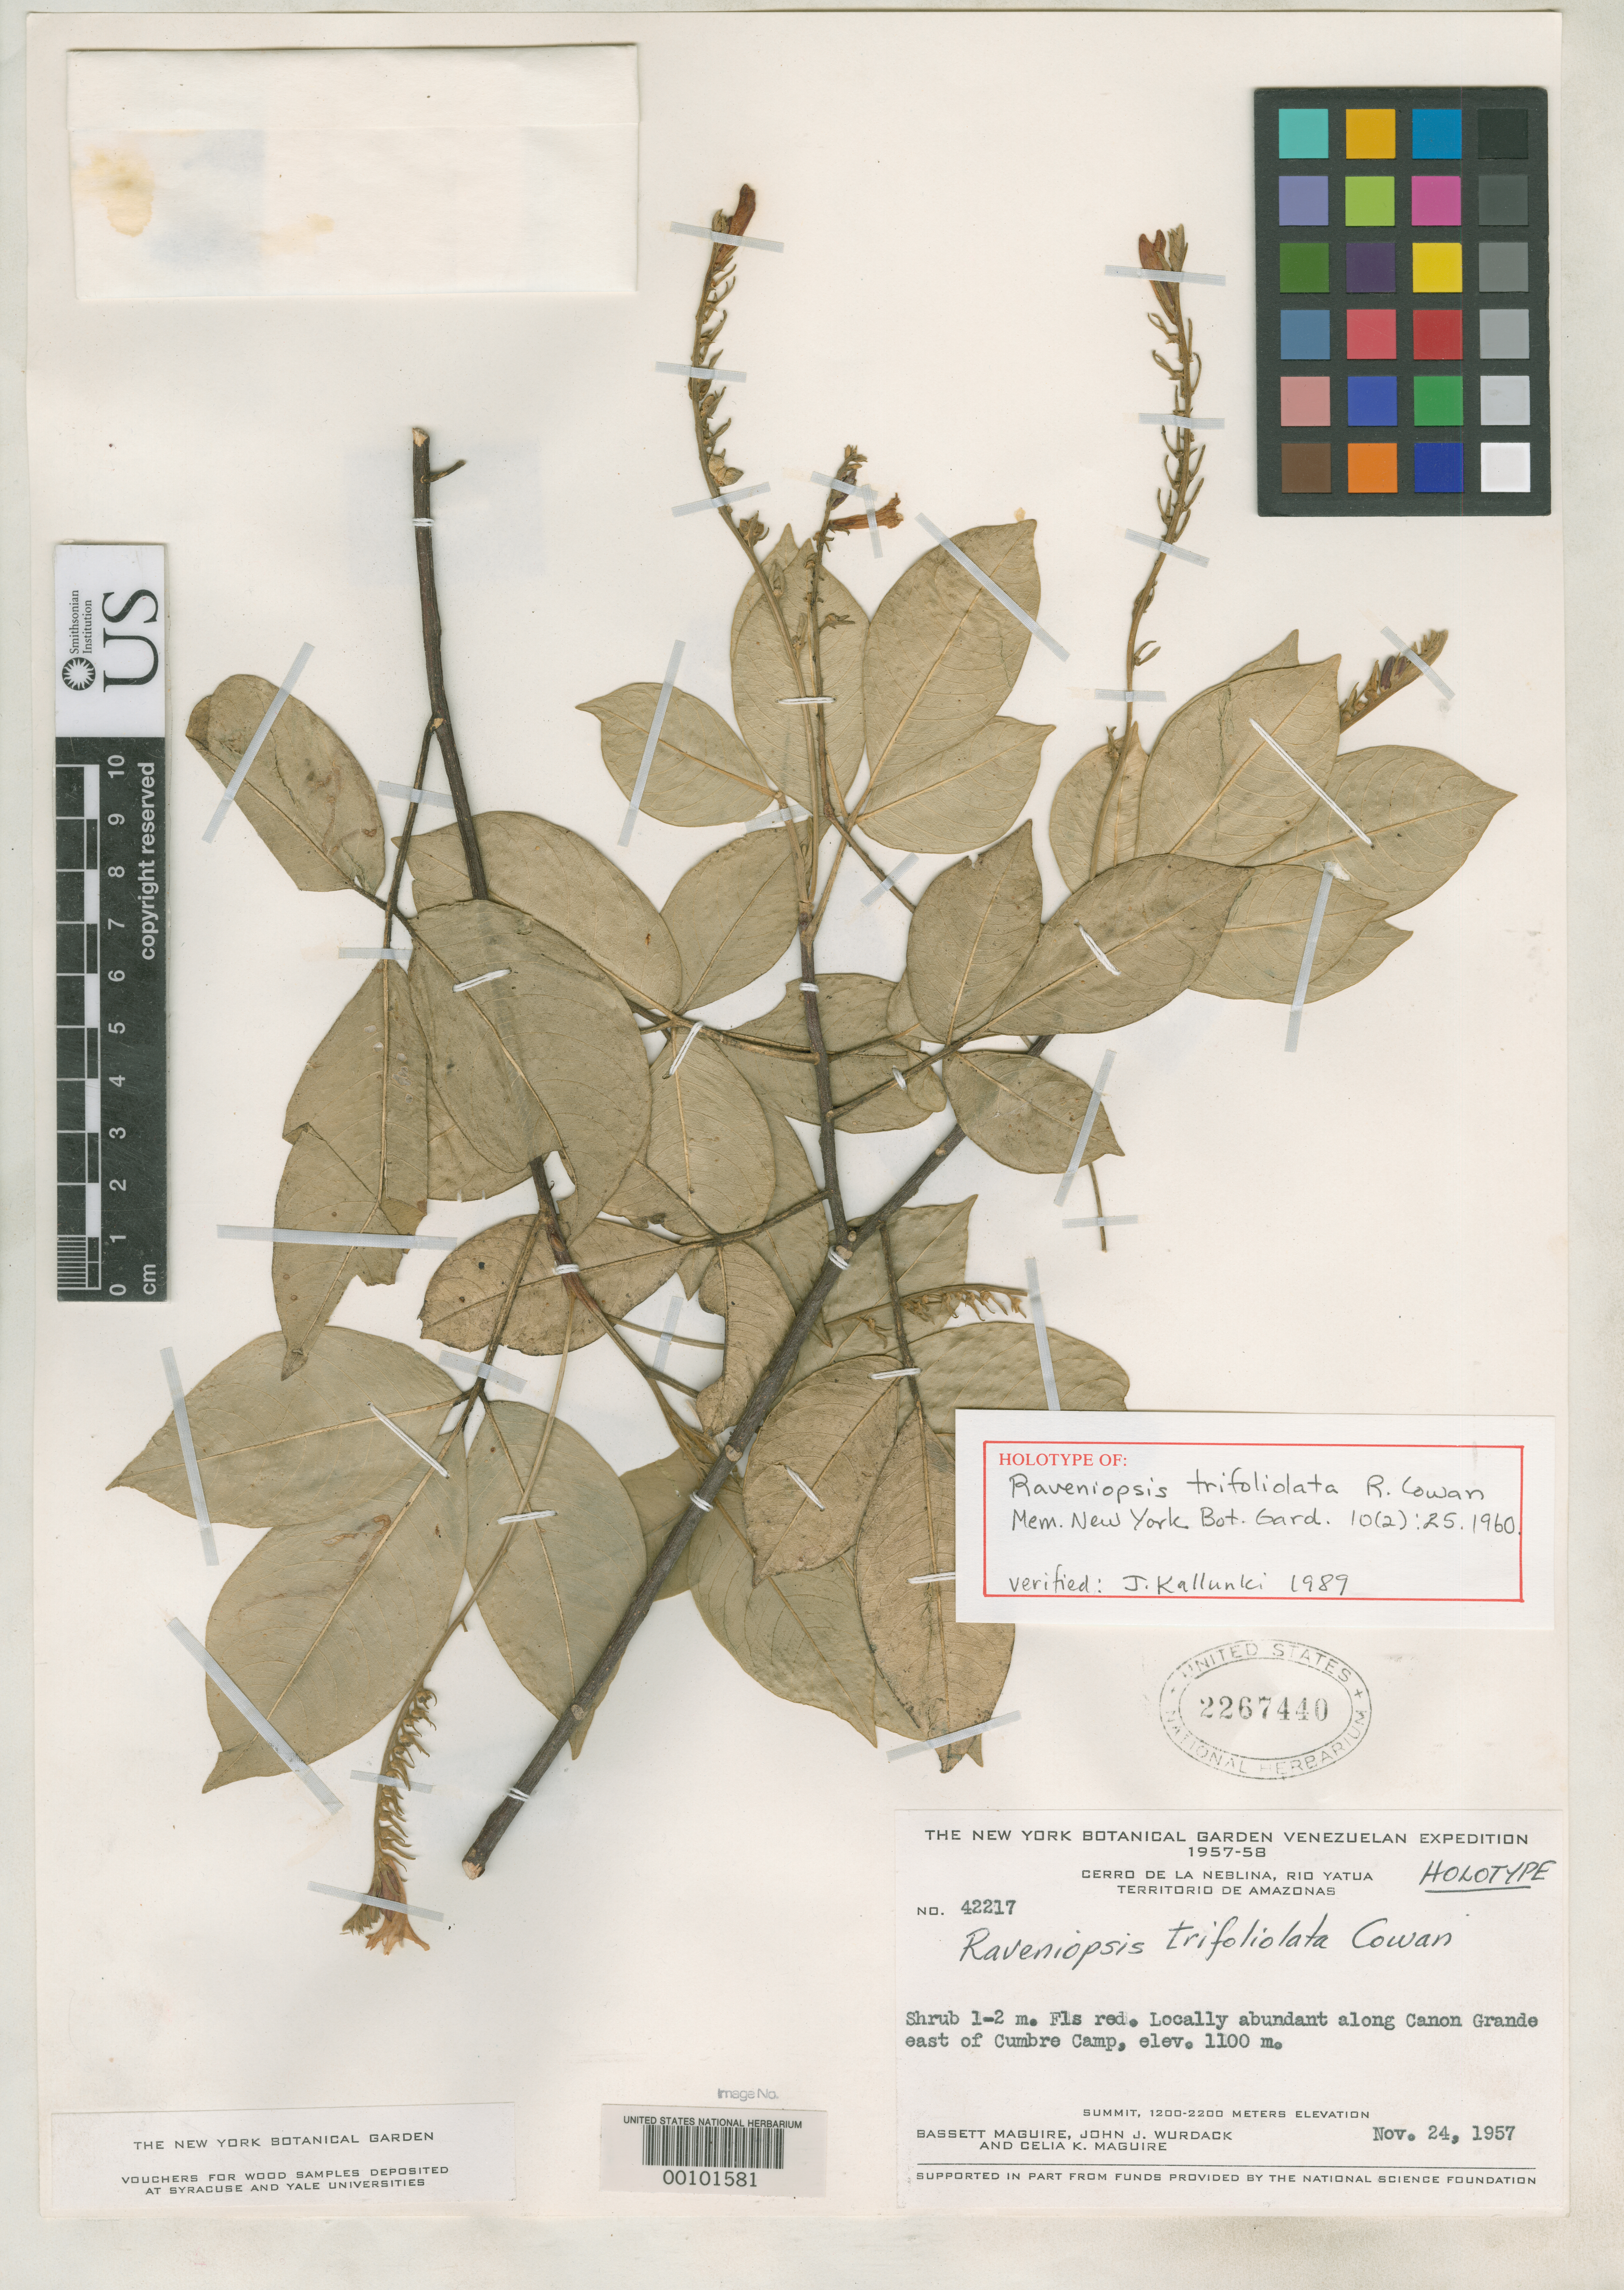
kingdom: Plantae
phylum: Tracheophyta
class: Magnoliopsida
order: Sapindales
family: Rutaceae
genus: Raveniopsis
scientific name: Raveniopsis trifoliolata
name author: R.S. Cowan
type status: Holotype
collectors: B. Maguire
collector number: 42217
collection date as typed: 24 Nov 1957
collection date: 1957-11-24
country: Venezuela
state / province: Amazonas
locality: Cerro de la Neblina, Rio Yatua.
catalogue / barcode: US 2267440